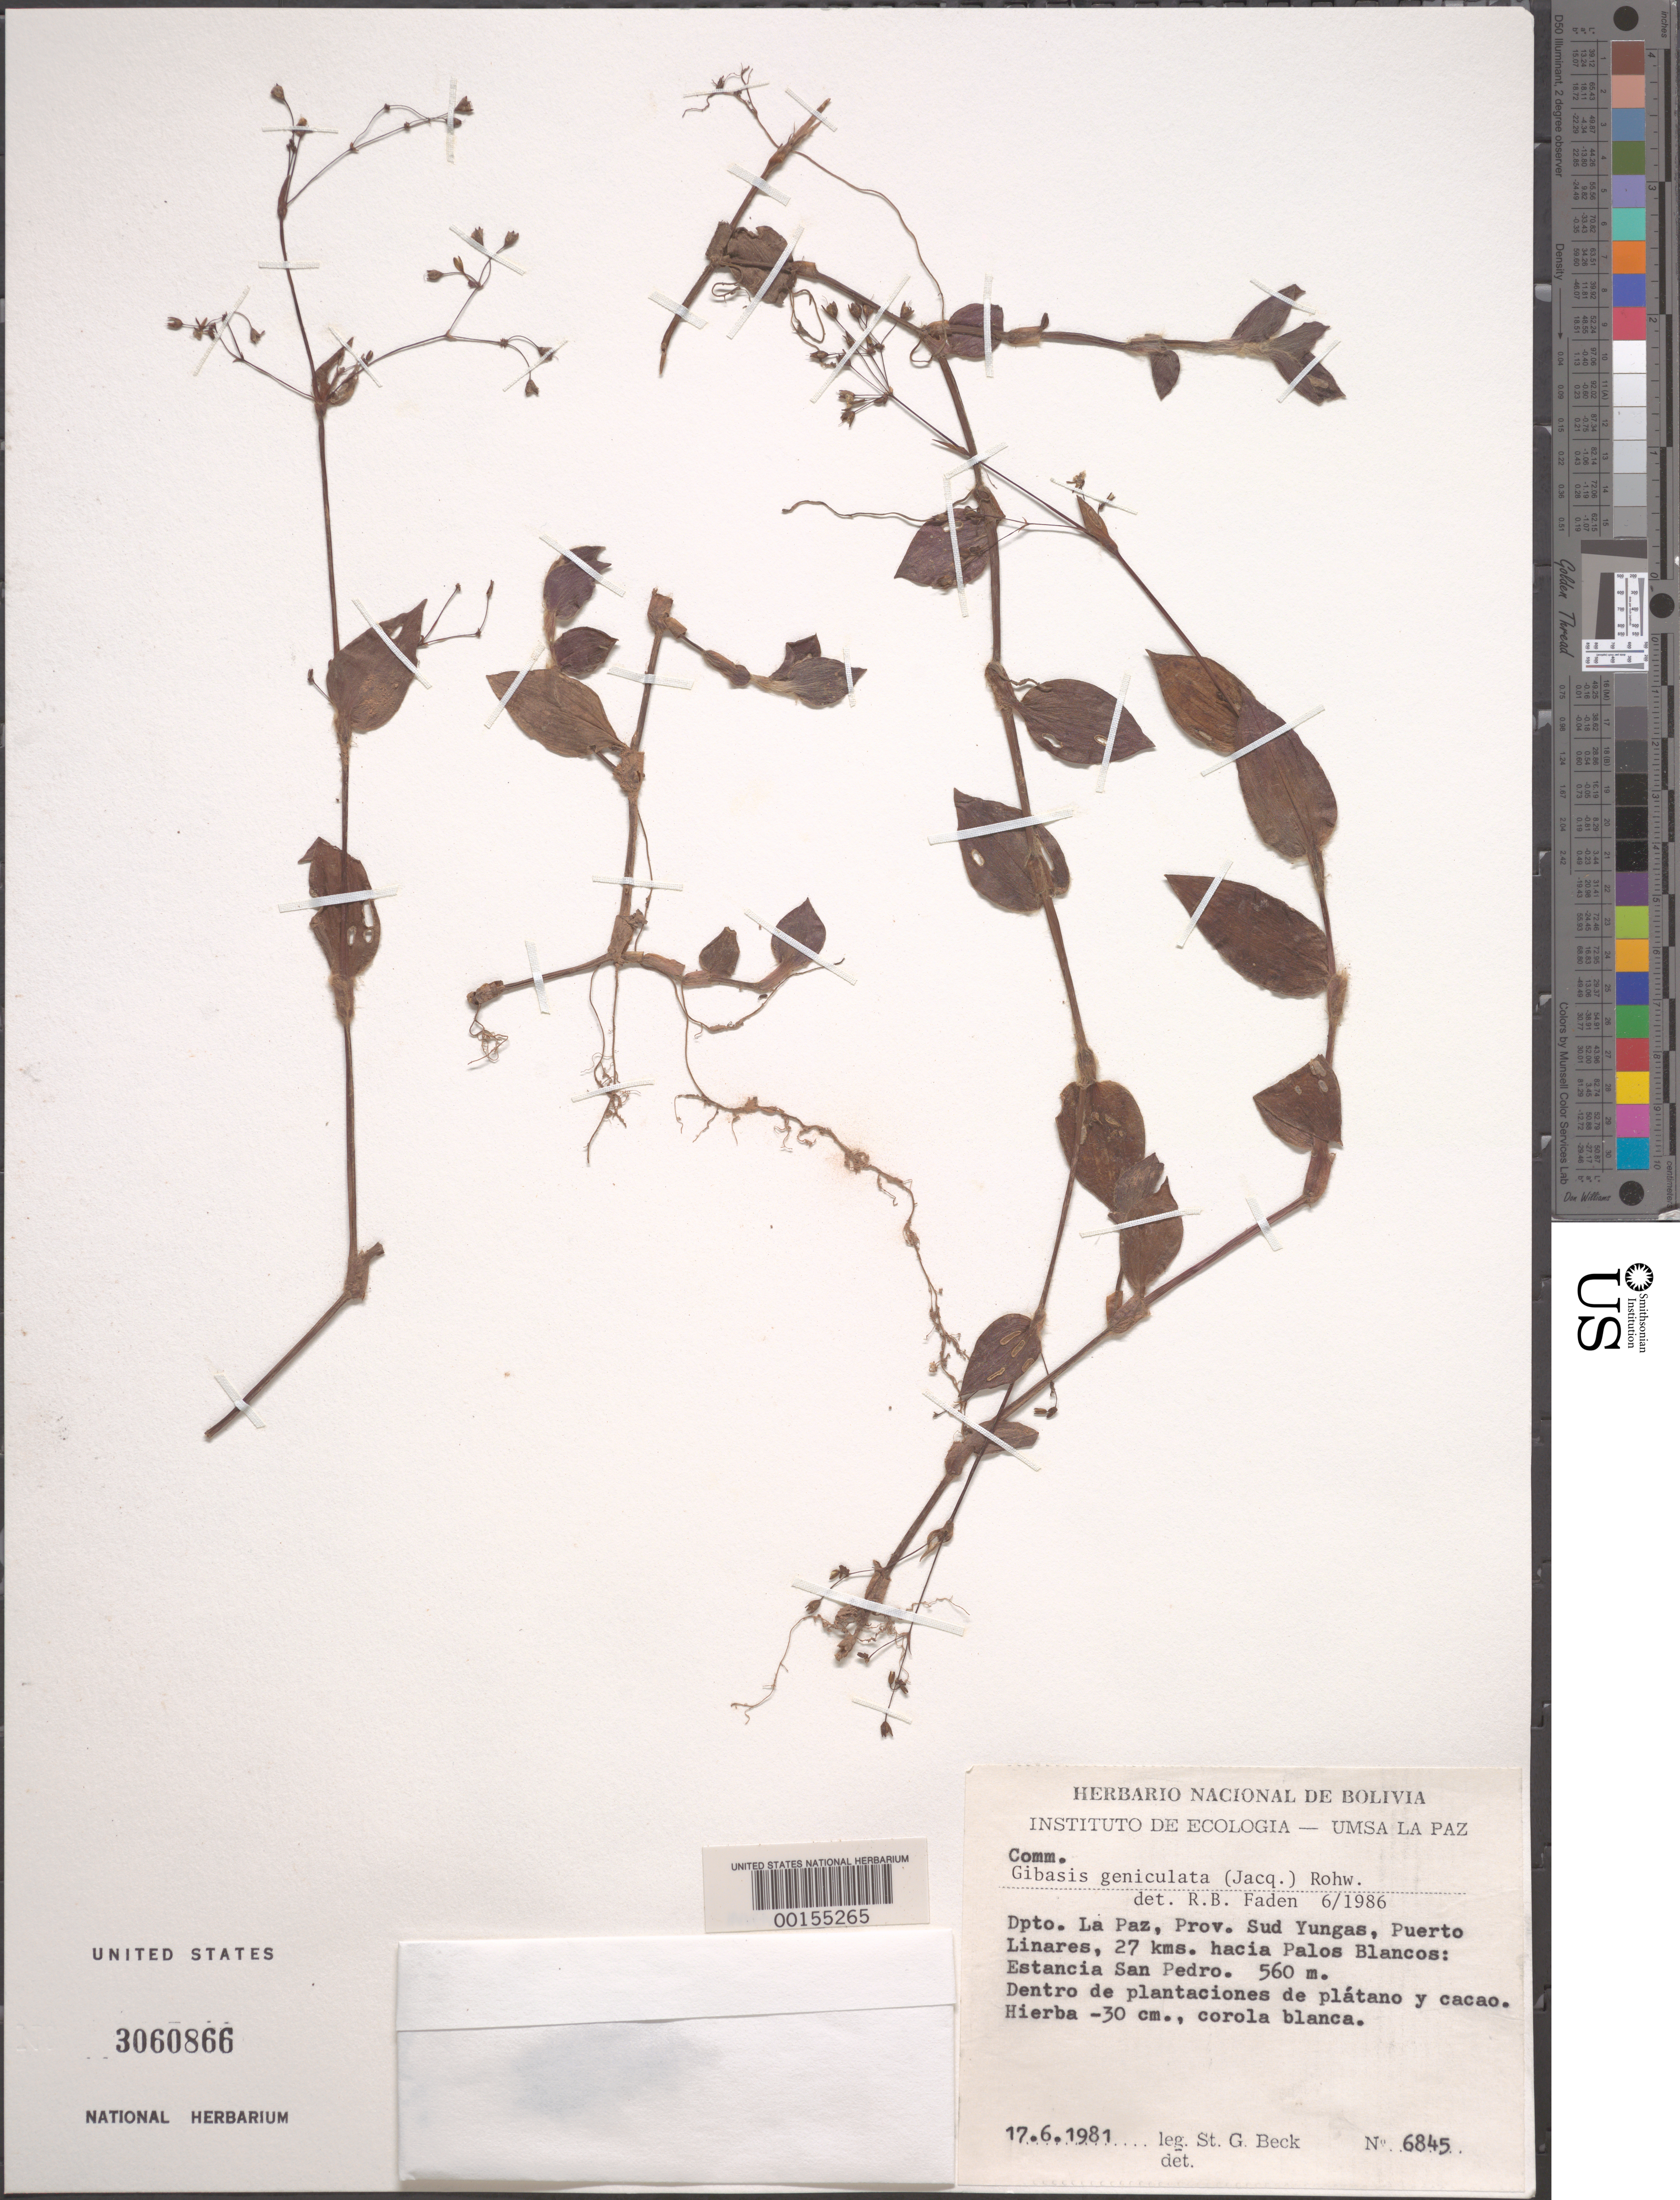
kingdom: Plantae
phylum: Tracheophyta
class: Liliopsida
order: Commelinales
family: Commelinaceae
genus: Gibasis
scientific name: Gibasis geniculata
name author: (Jacq.) Rohweder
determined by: Faden, Robert B., (US), Smithsonian Institution - National Museum of Natural History (UNITED STATES)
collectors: S. G. Beck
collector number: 6845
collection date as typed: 17 Jun 1981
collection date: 1981-06-17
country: Bolivia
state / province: La Paz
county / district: Sud Yungas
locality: Puerto linares, estancia San Pedro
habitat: Plantation edge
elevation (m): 560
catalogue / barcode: US 3060866